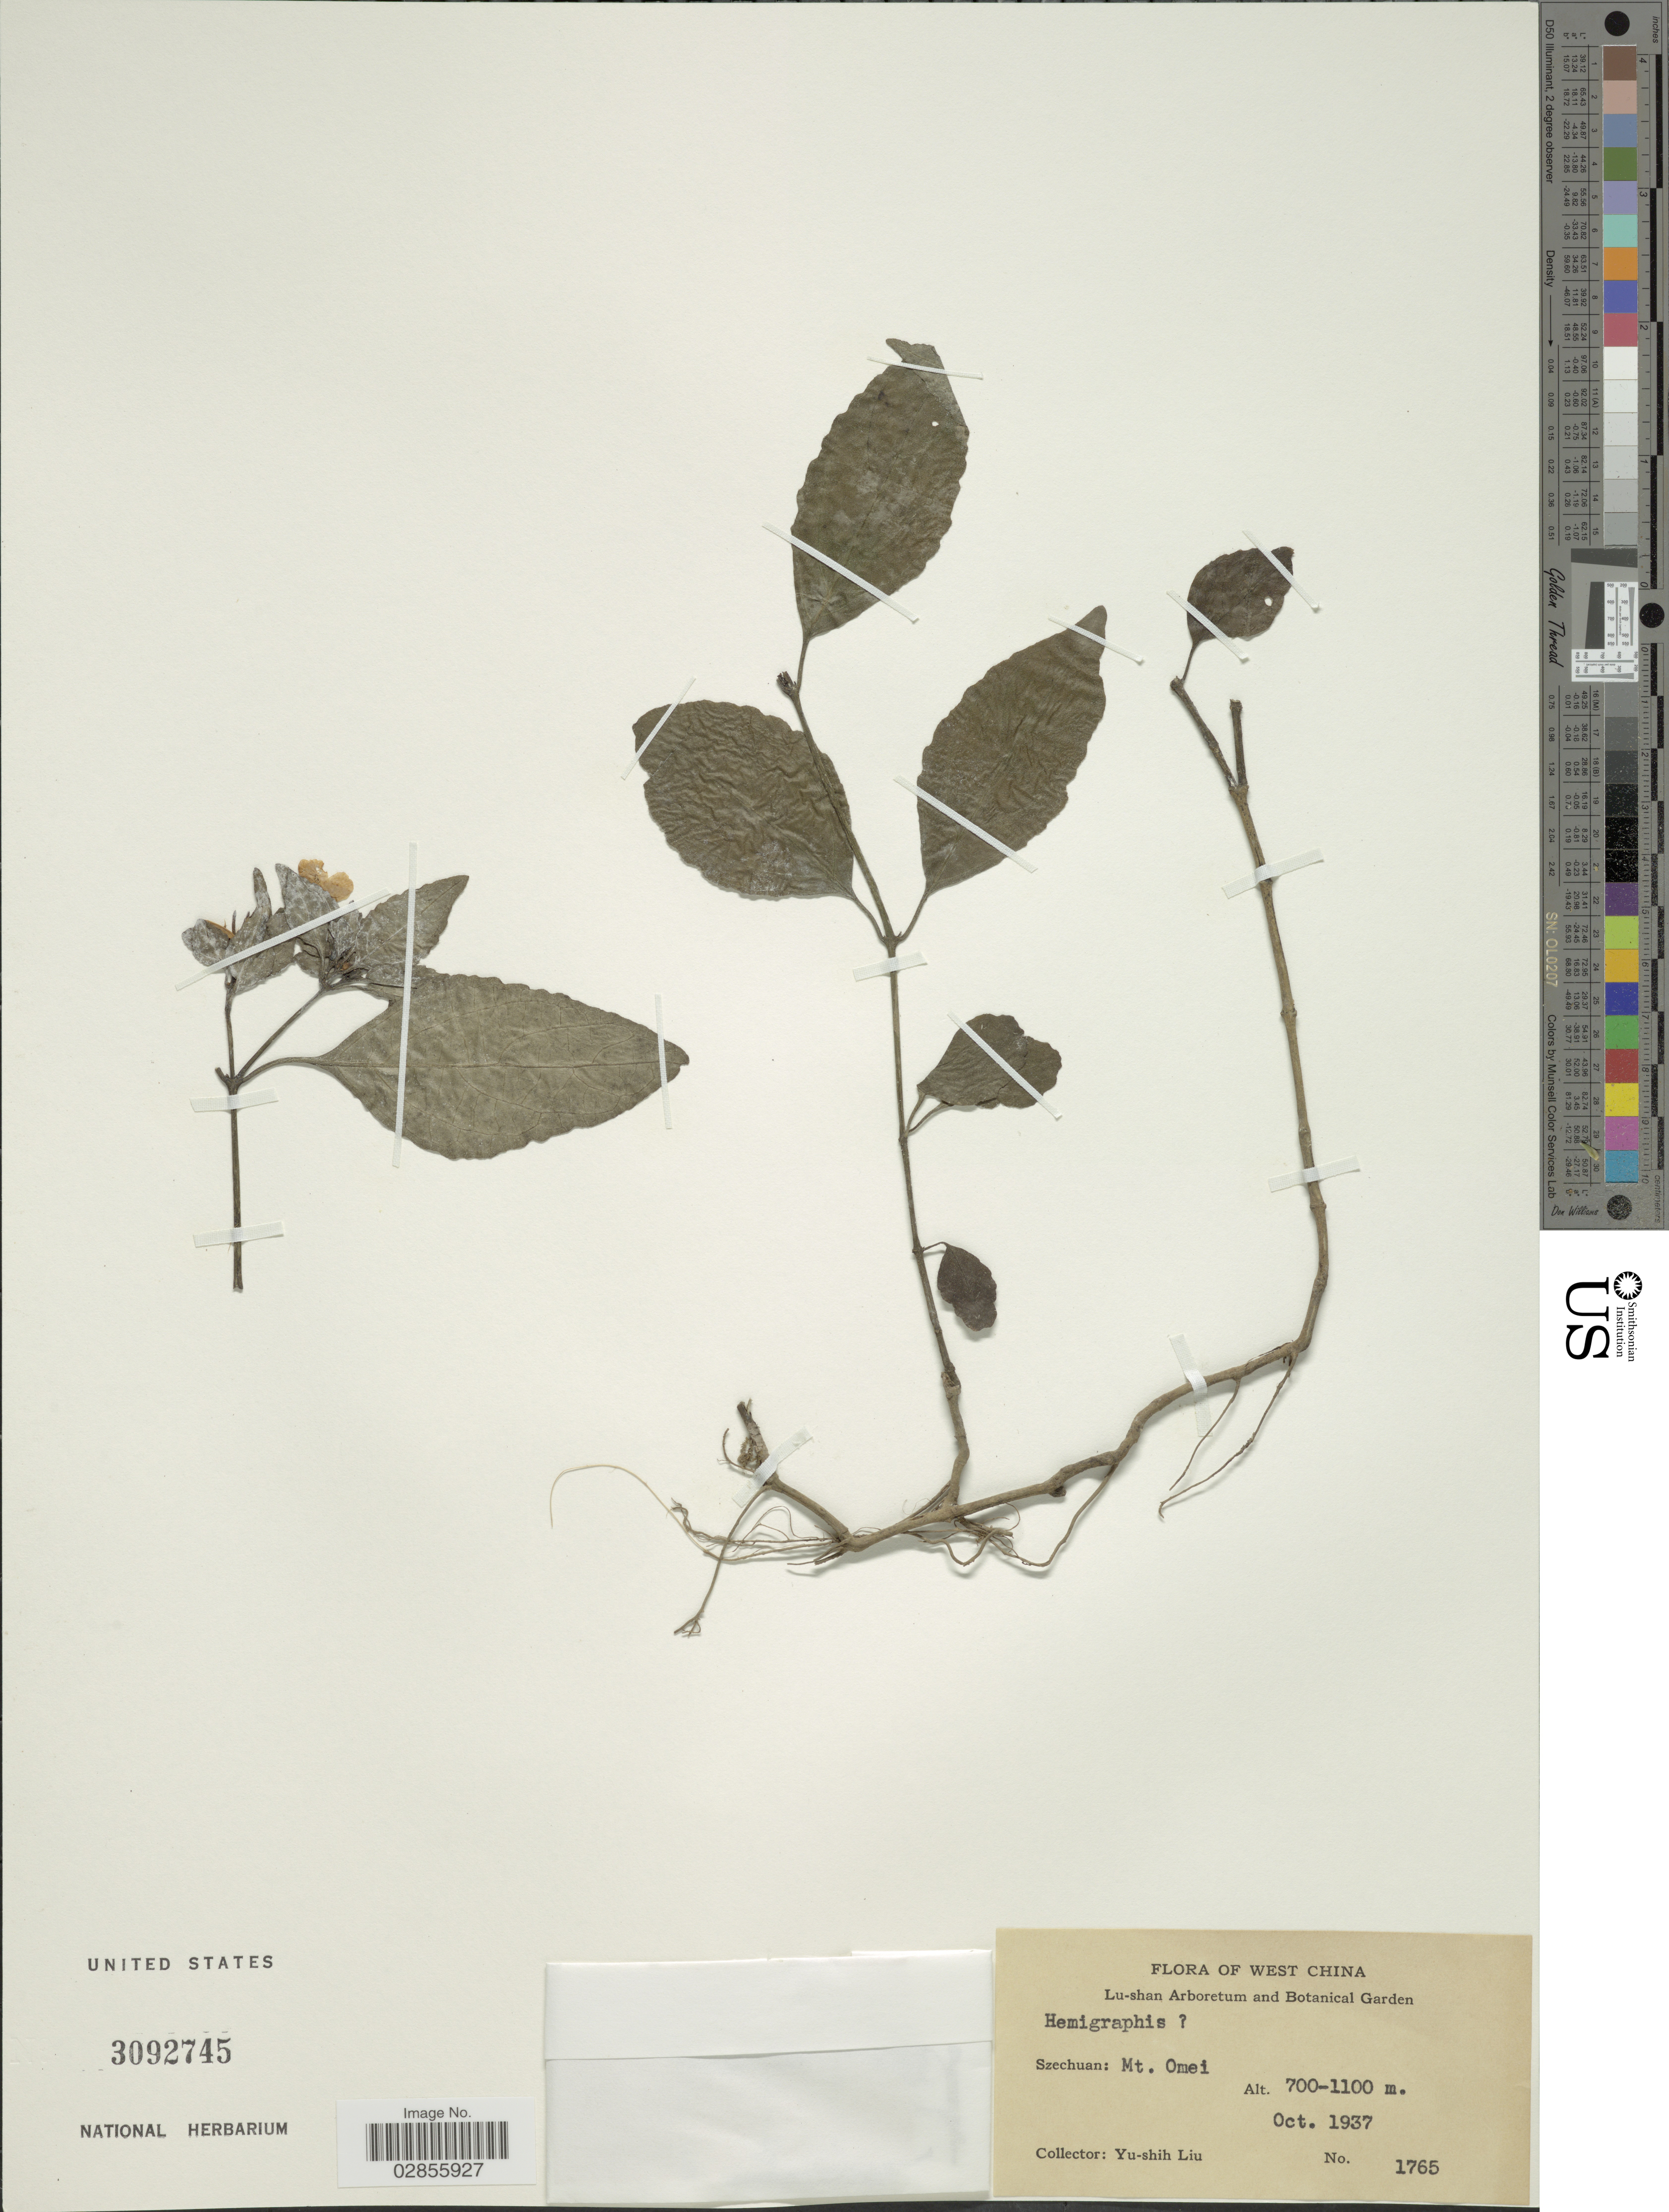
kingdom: Plantae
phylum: Tracheophyta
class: Magnoliopsida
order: Lamiales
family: Acanthaceae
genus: Hemigraphis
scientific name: Hemigraphis sp.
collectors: Y.-S. Liu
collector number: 1765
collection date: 1937-10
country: China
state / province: Sichuan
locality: West China. Szechuan: Mt. Omei.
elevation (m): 700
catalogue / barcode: US 3092745